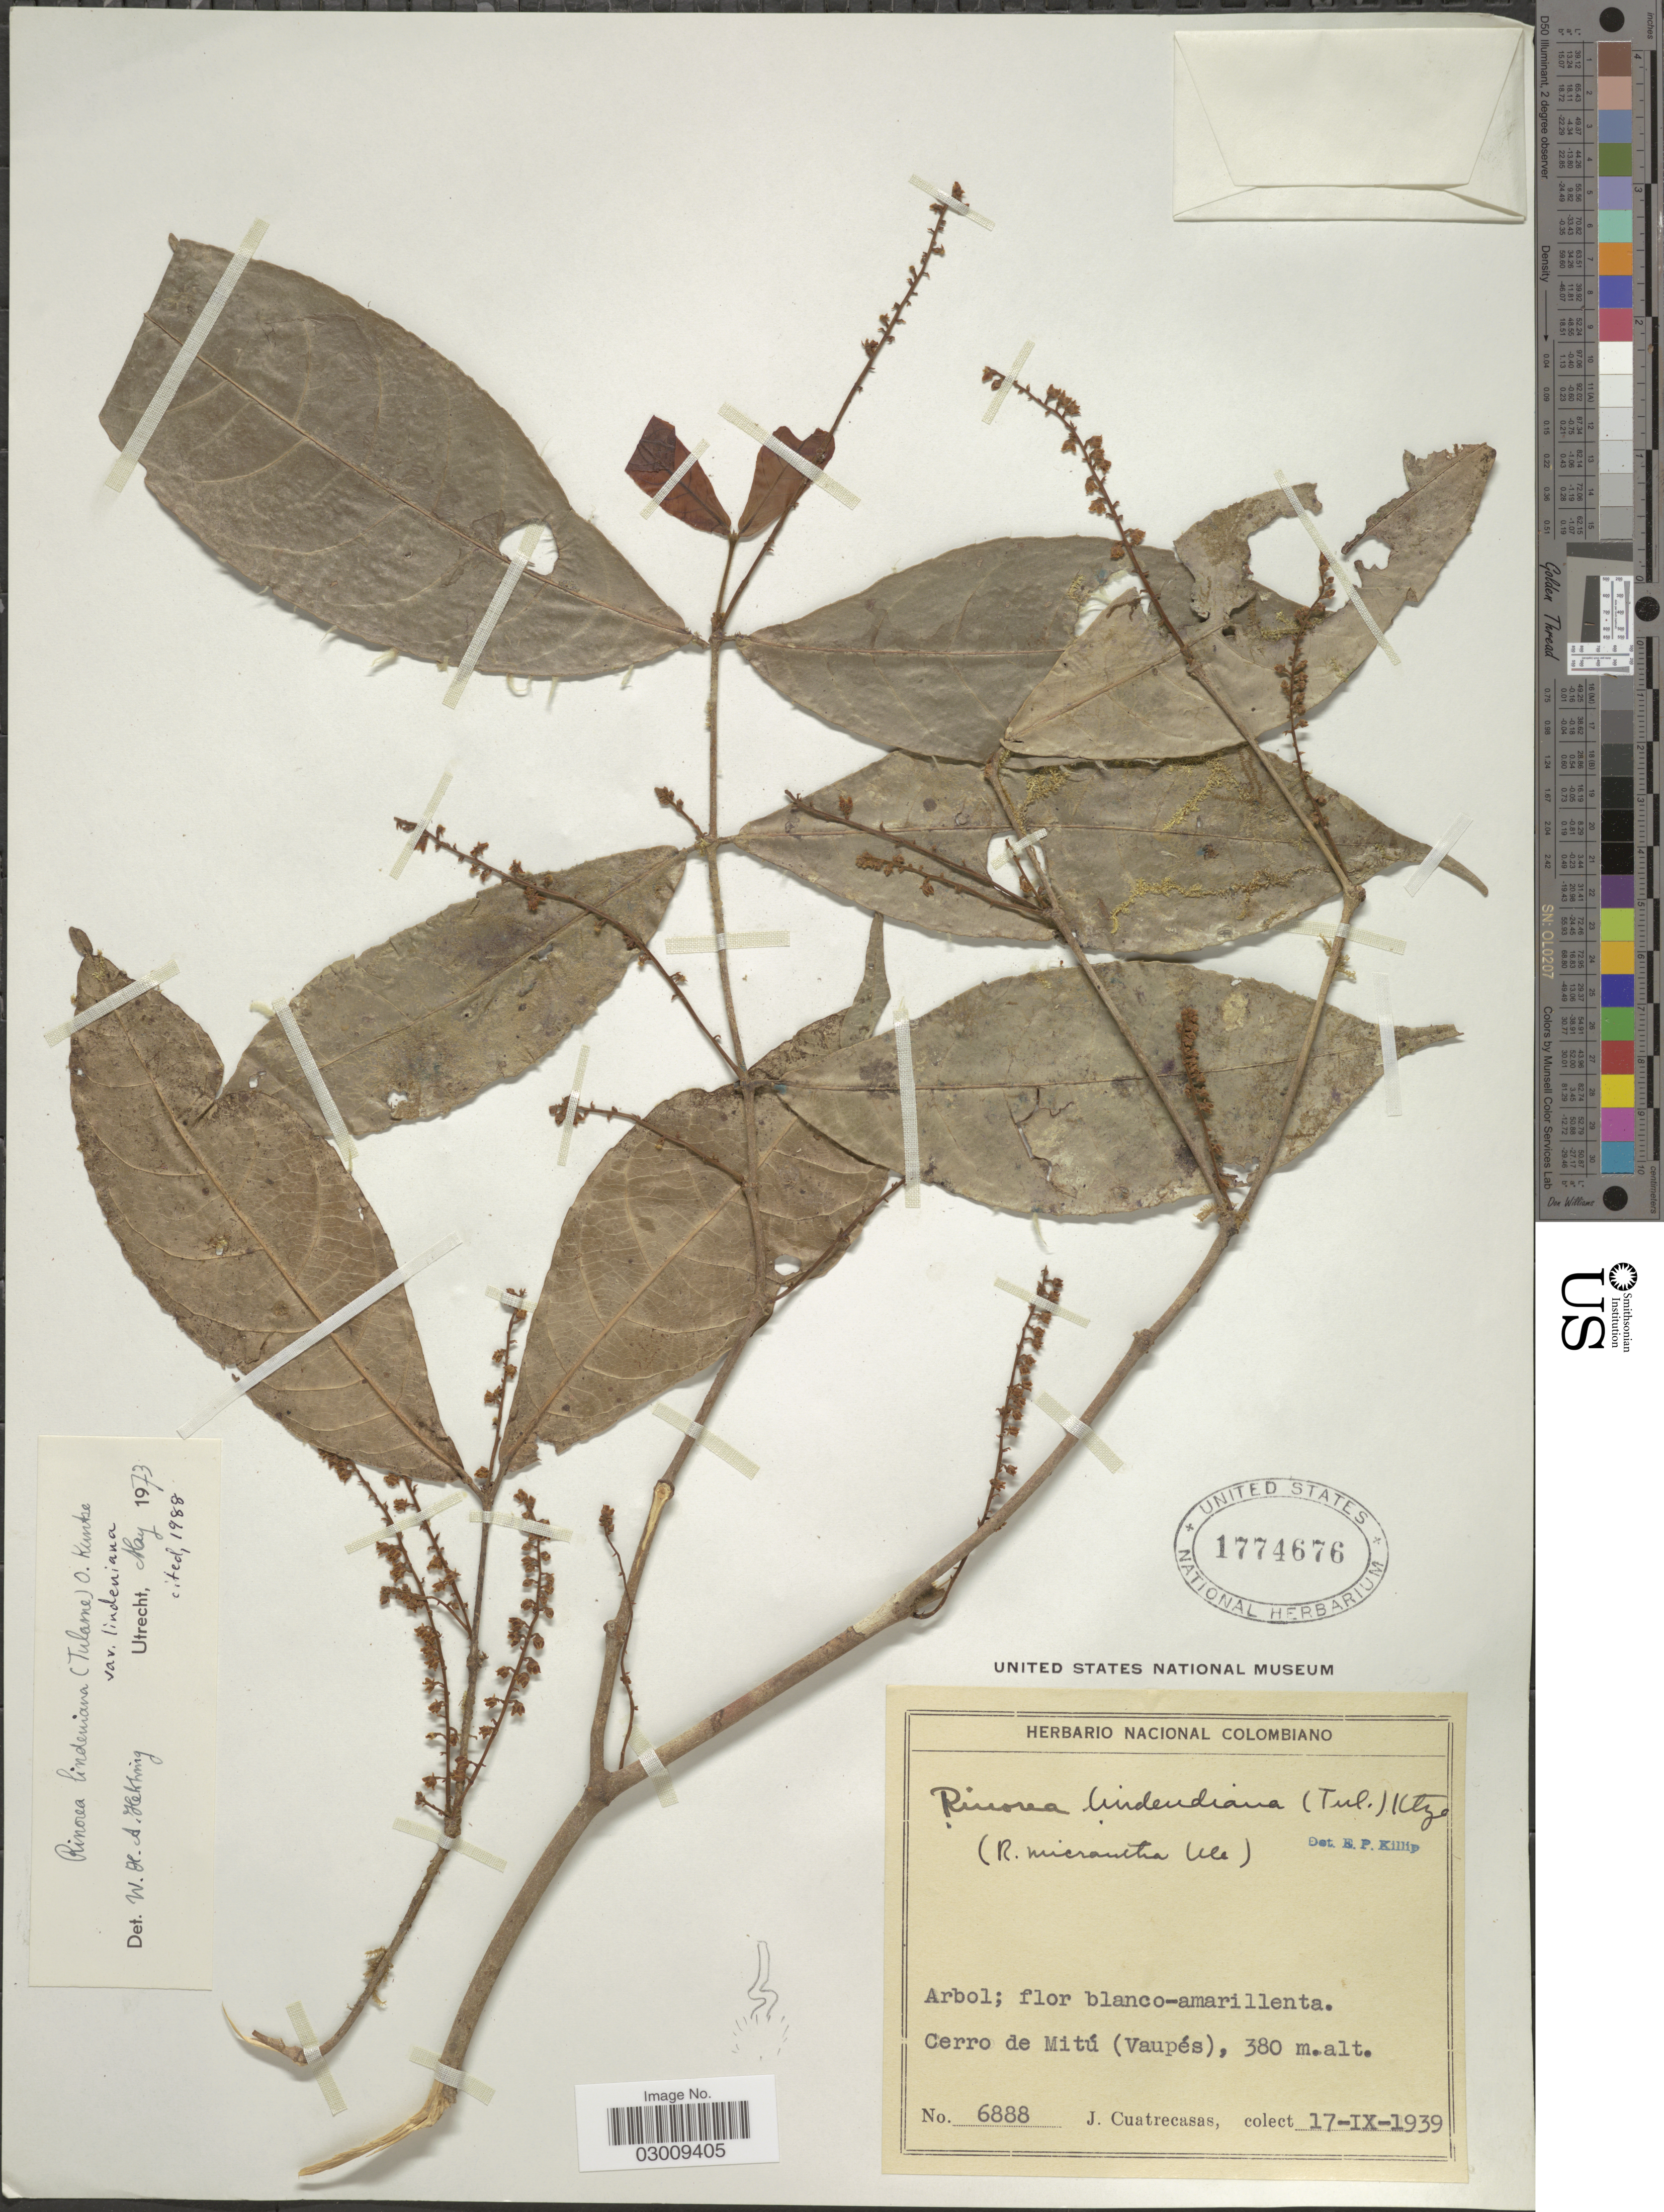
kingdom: Plantae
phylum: Tracheophyta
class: Magnoliopsida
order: Malpighiales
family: Violaceae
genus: Rinorea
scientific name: Rinorea lindeniana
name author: (Tul.) Kuntze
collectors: J. Cuatrecasas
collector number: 6888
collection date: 1939-09-17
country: Colombia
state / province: Vaupés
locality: Cerro de Mitú (Vaupés).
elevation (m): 380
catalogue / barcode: US 1774676